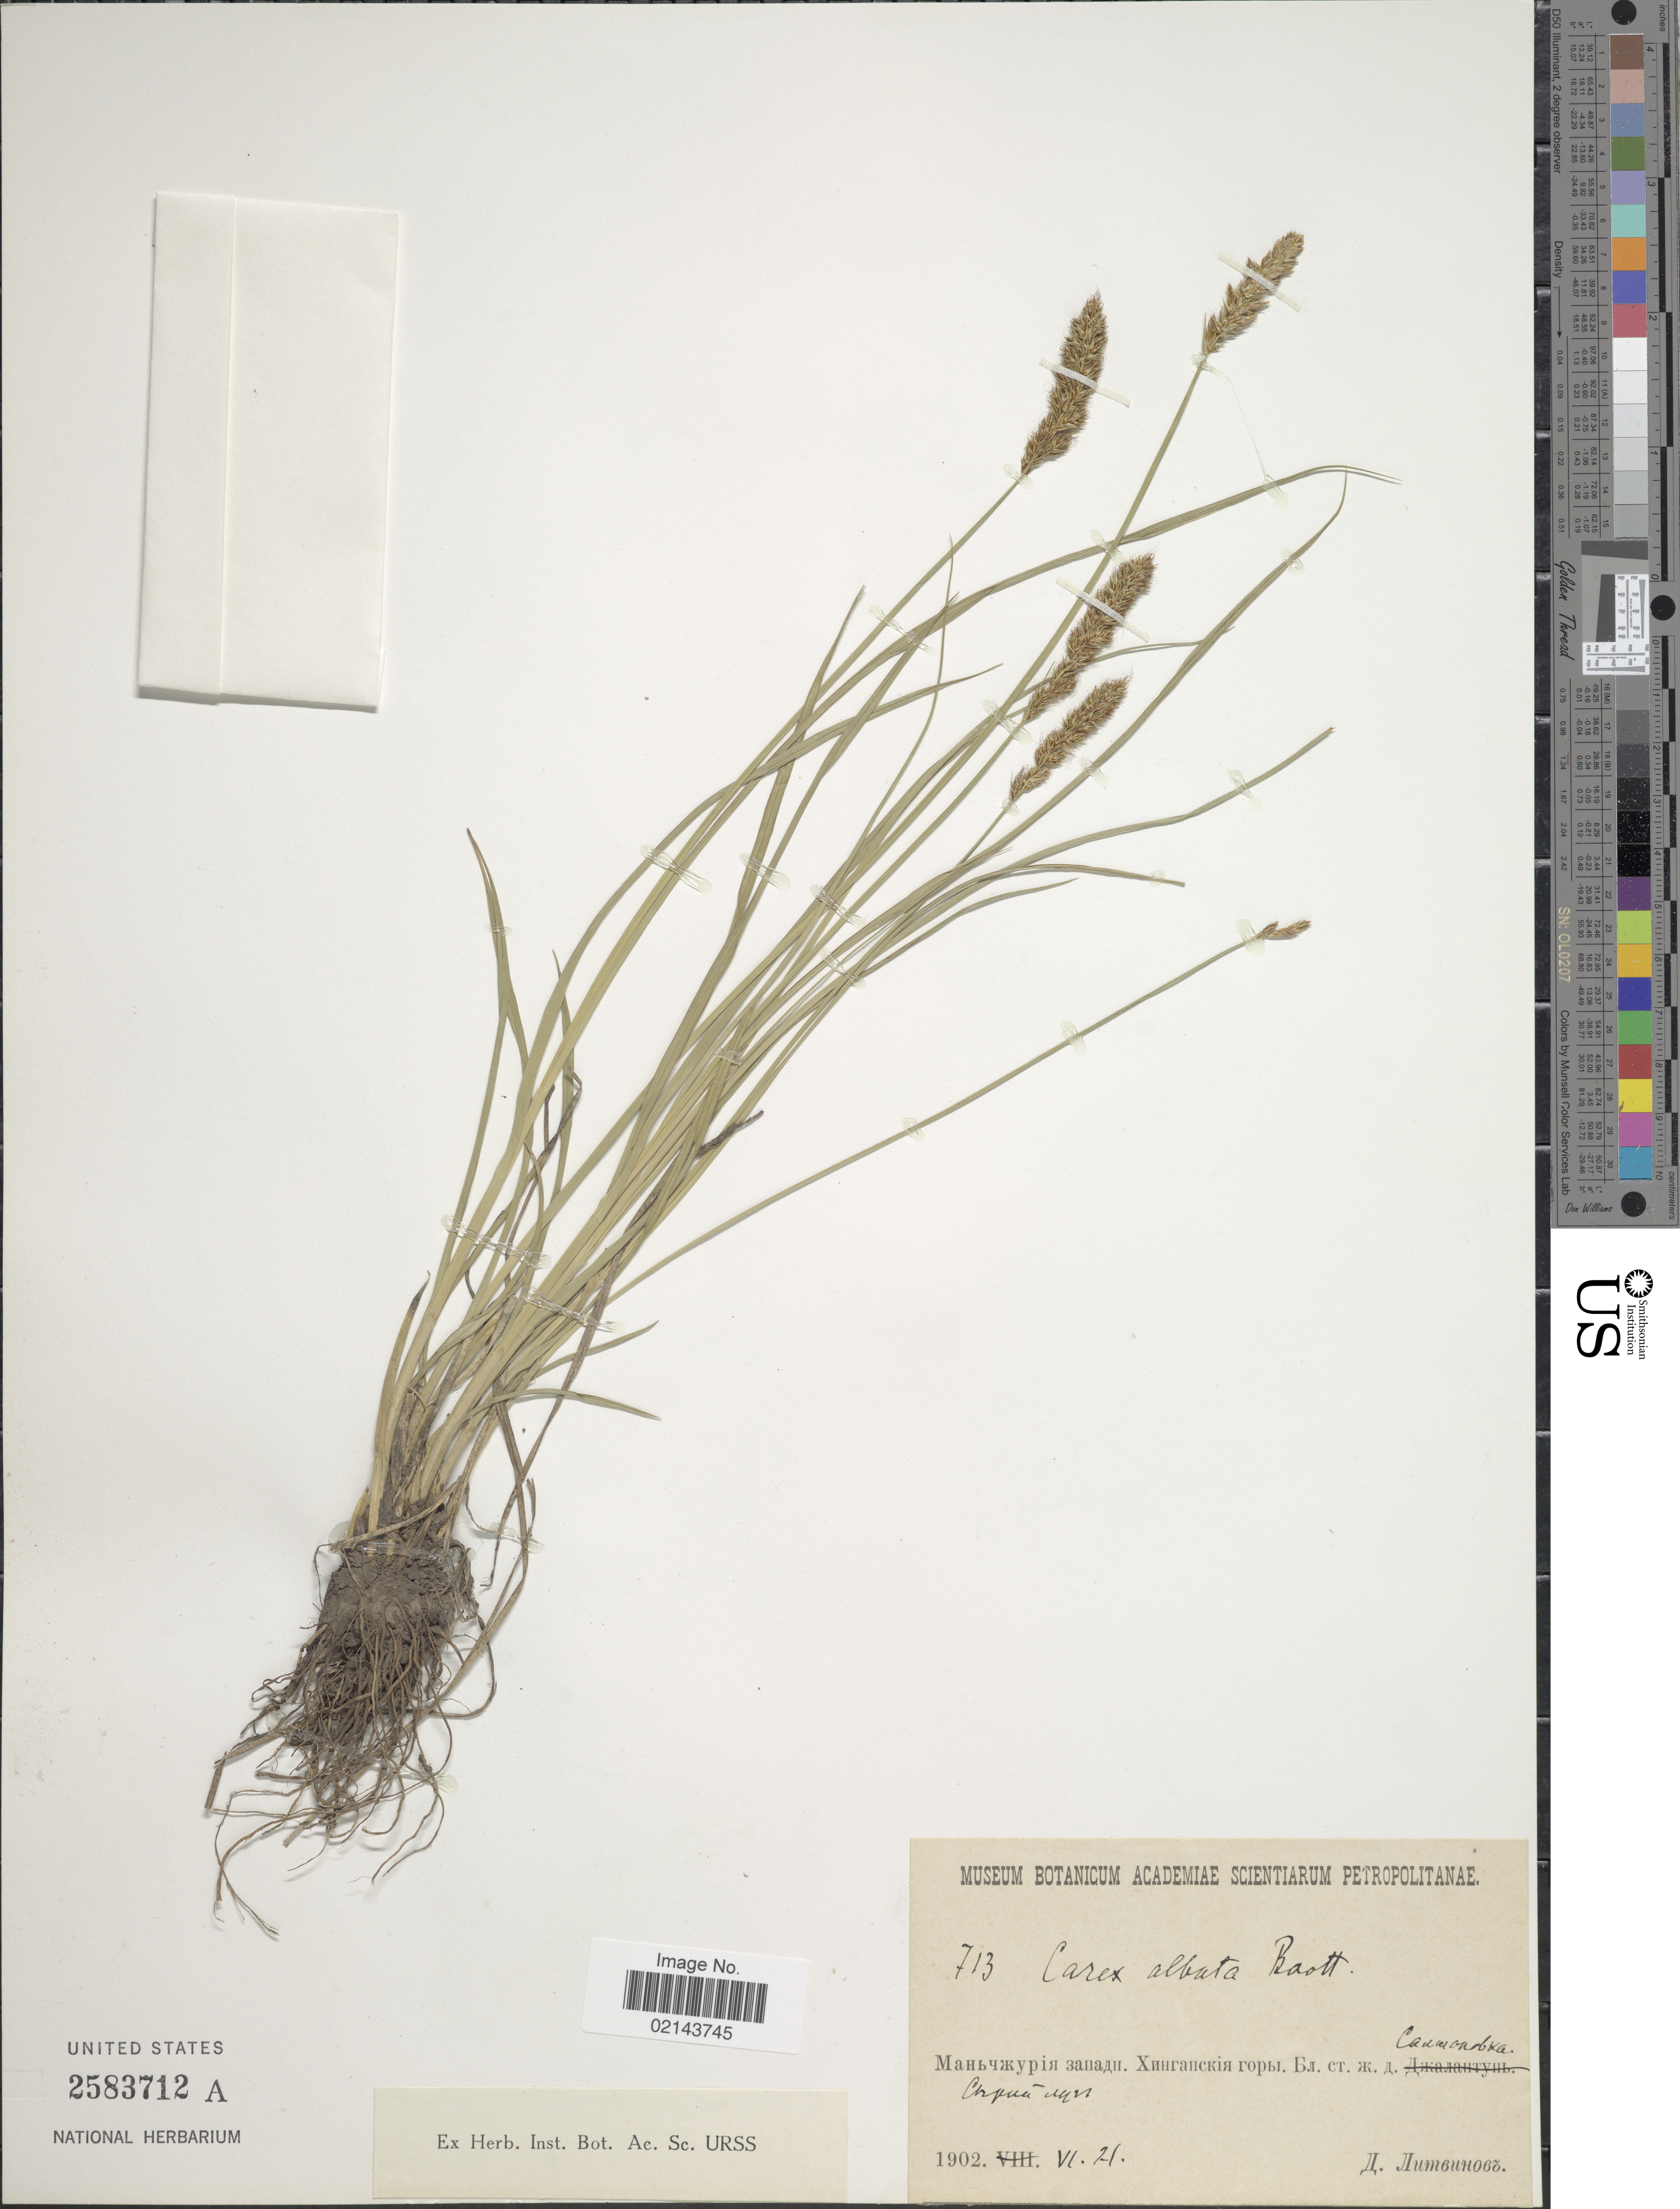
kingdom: Plantae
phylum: Tracheophyta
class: Liliopsida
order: Poales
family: Cyperaceae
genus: Carex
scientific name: Carex argyrolepis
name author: Maxim. ex Franch. & Sav.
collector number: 713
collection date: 1902-06-21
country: U.S.S.R.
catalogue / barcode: US 2583712A